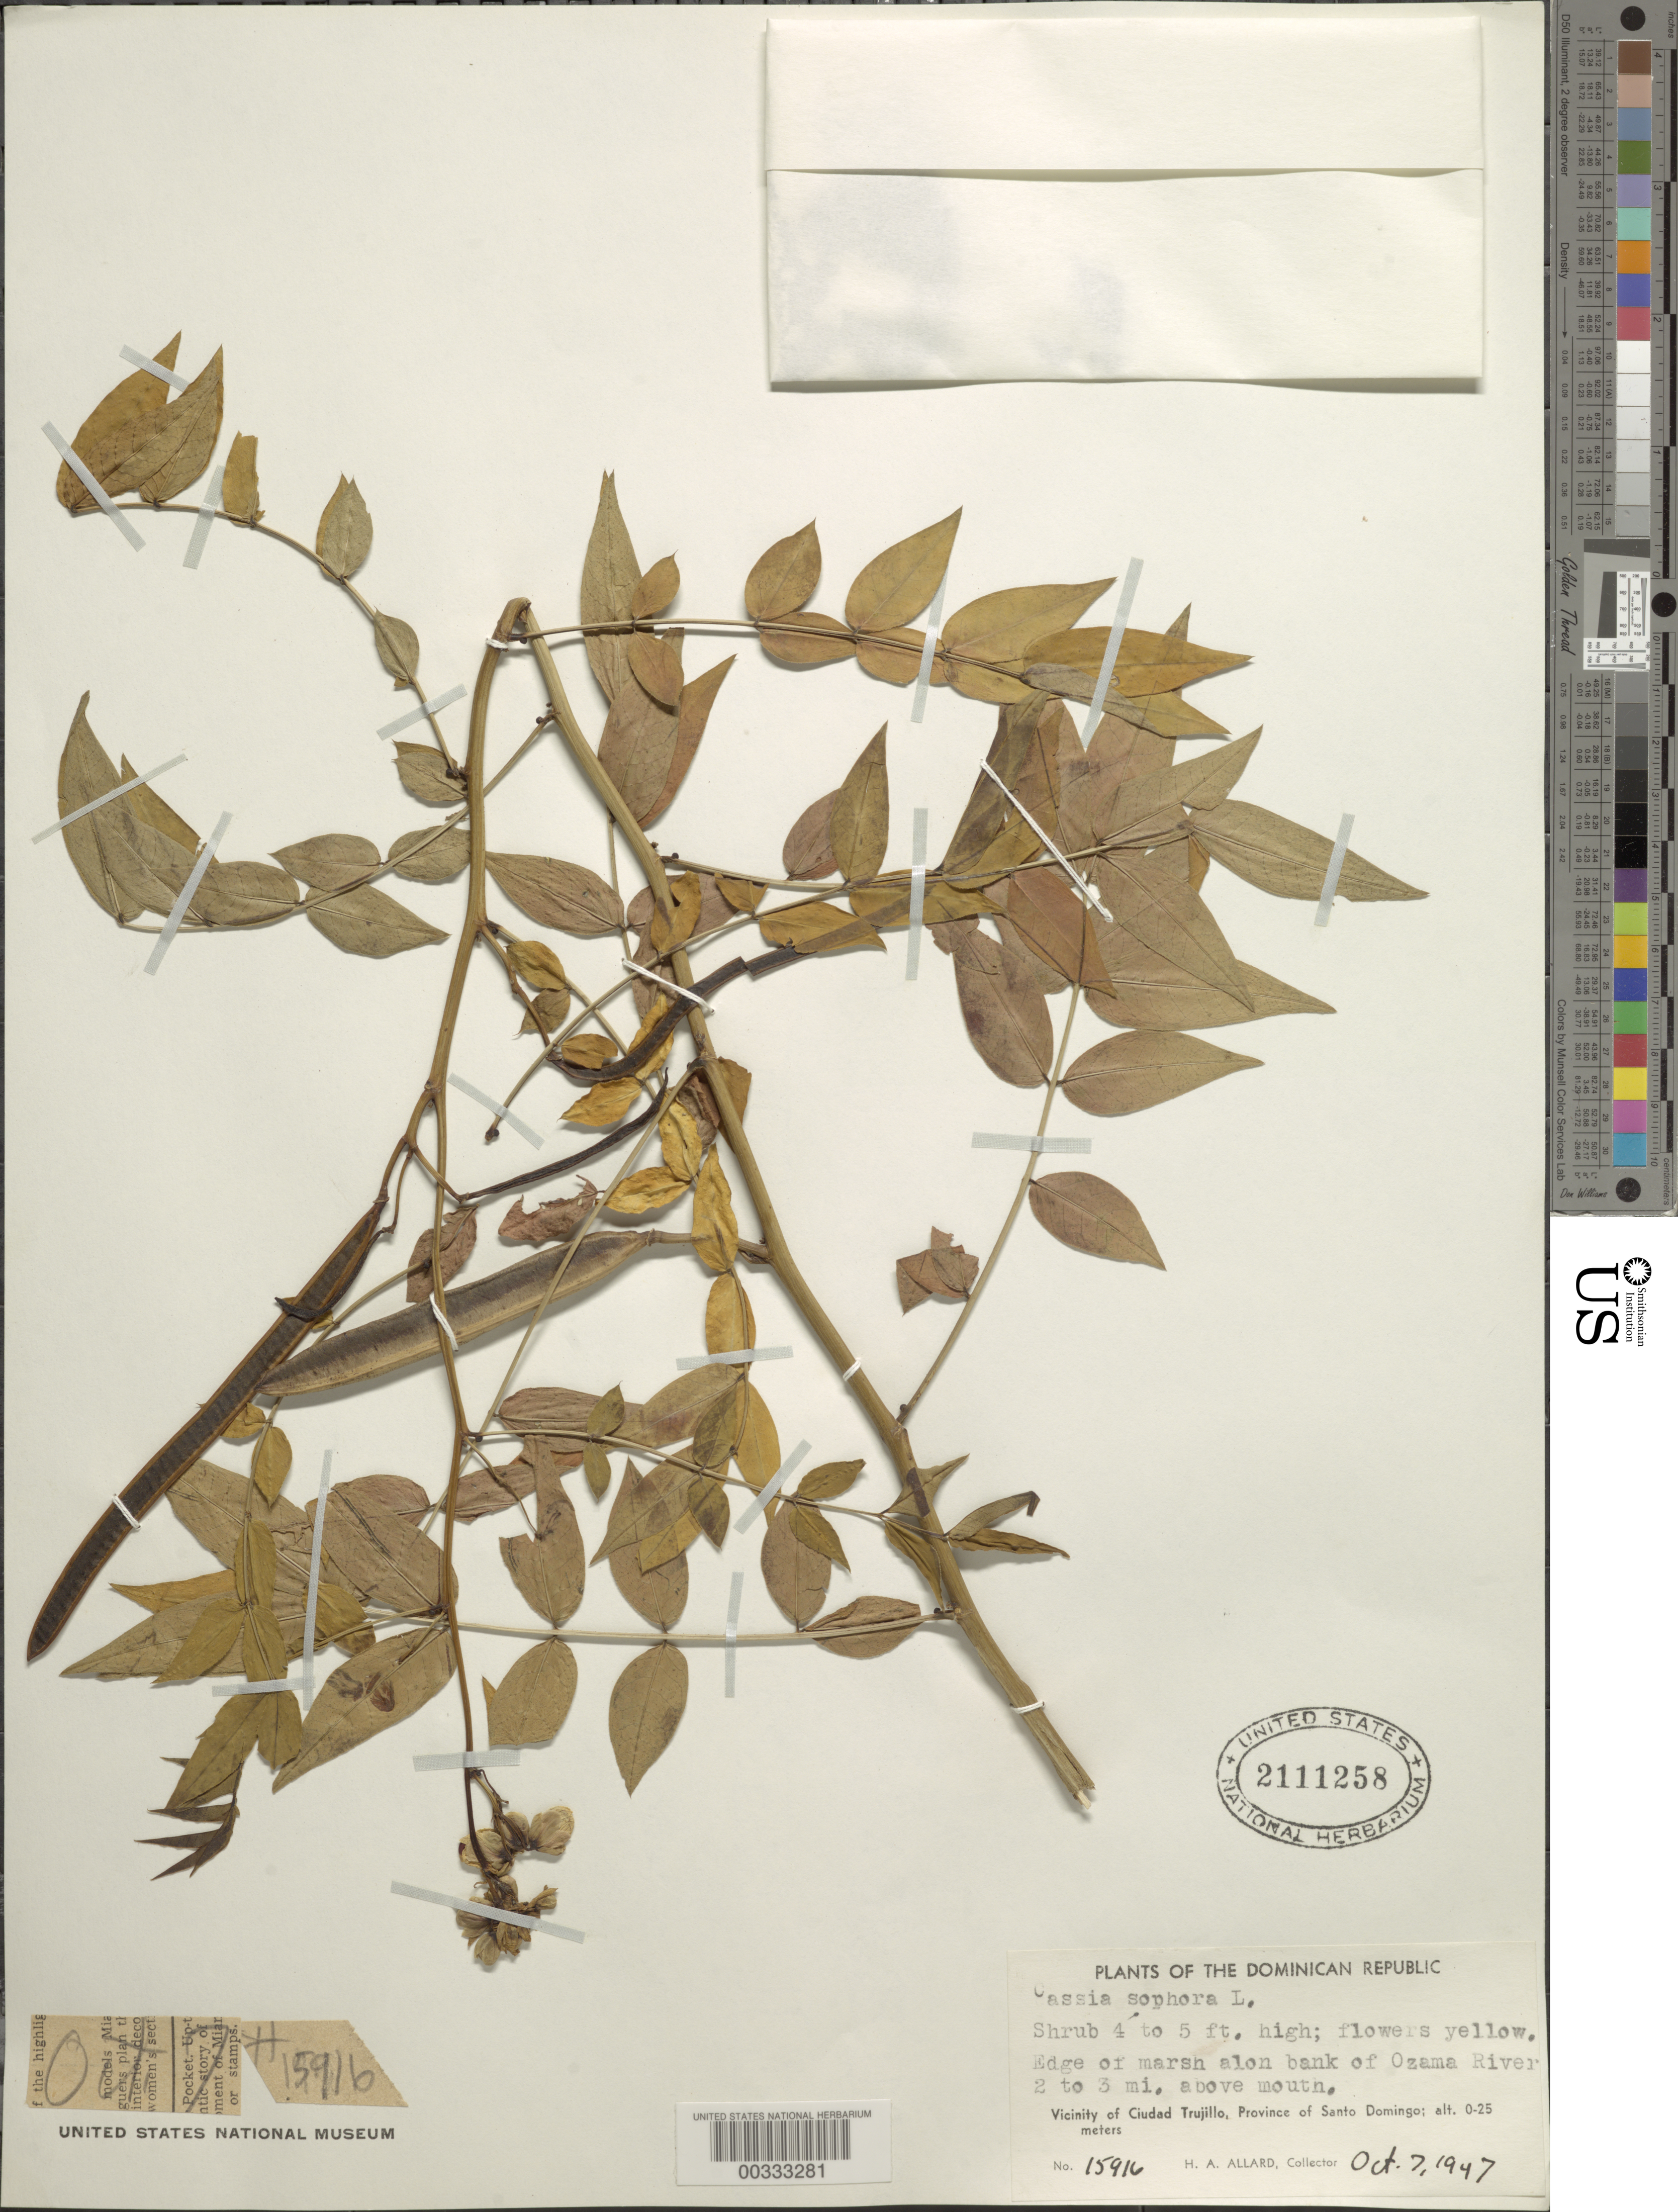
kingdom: Plantae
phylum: Tracheophyta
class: Magnoliopsida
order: Fabales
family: Fabaceae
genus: Senna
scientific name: Senna sophera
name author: (L.) Roxb.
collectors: H. A. Allard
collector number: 15916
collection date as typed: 07 Oct 1947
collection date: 1947-10-07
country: Dominican Republic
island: Hispaniola Island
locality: Along osama river, 2-3 mi above mouth; vicinity of santo domingo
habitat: Edge of marsh along bank of river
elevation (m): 0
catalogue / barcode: US 2111258